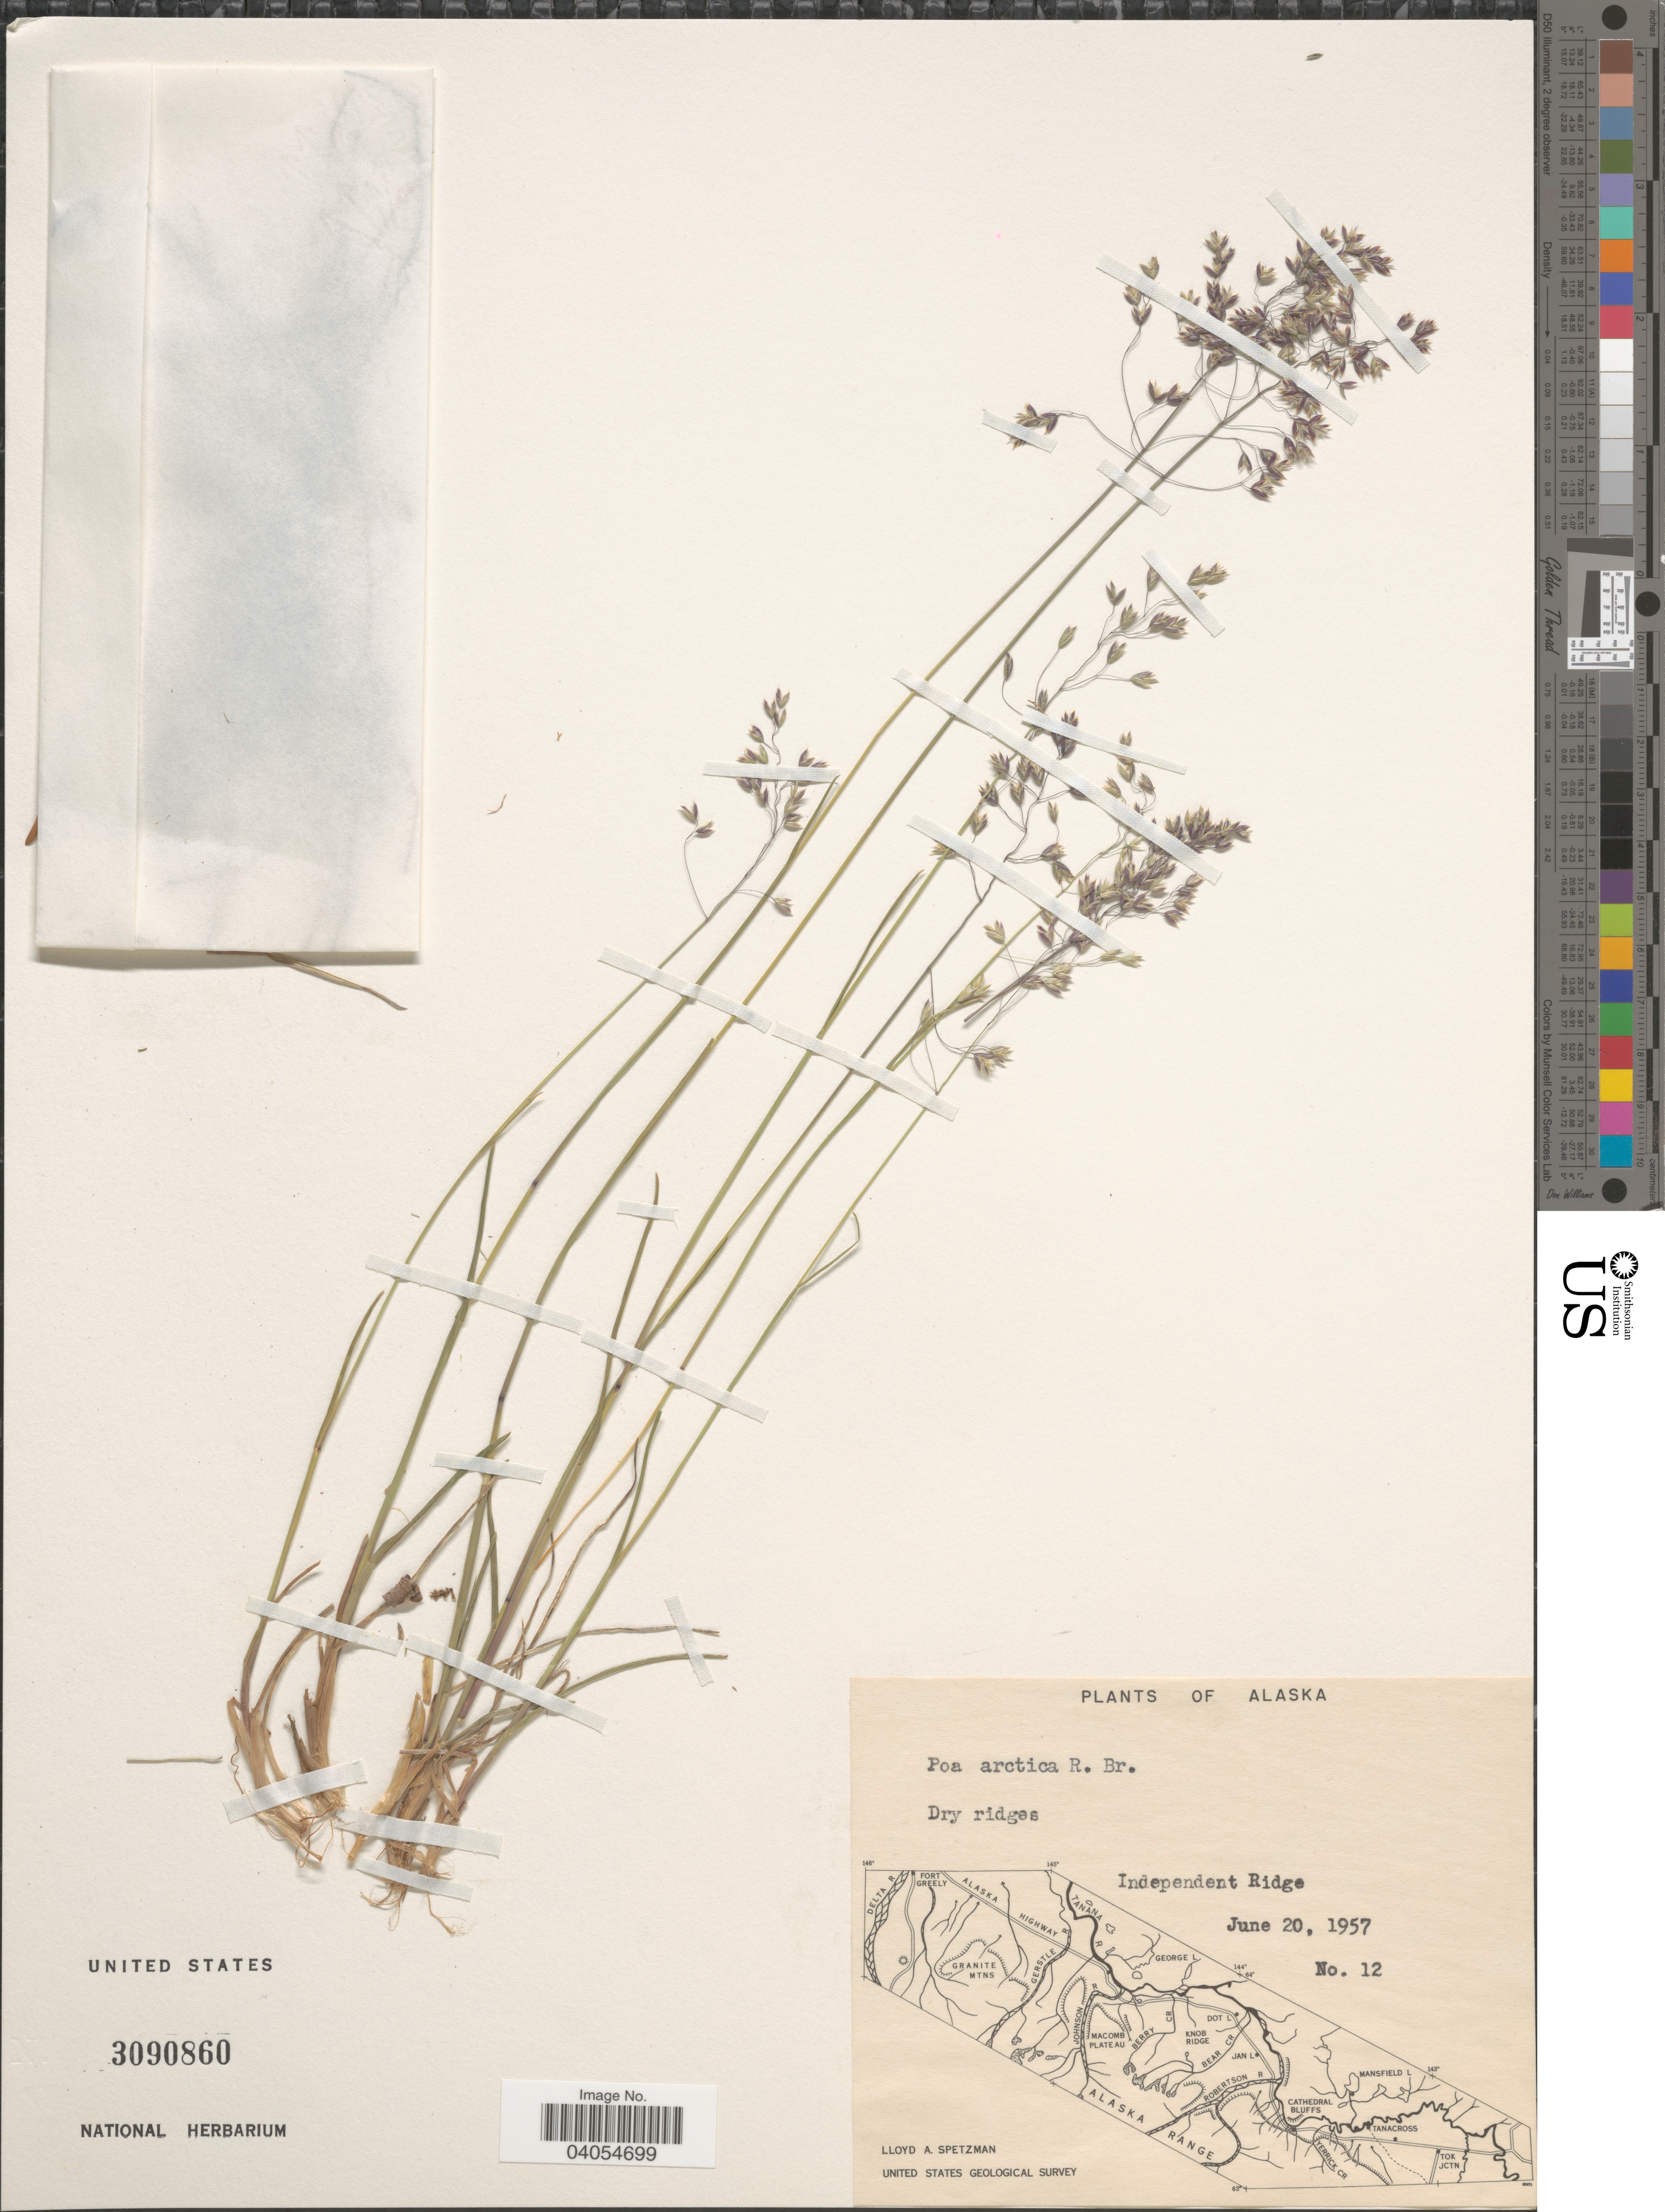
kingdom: Plantae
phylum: Tracheophyta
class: Liliopsida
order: Poales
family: Poaceae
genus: Poa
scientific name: Poa arctica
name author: R. Br.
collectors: L. Spetzman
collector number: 12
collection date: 1957-06-20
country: United States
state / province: Alaska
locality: Independent Ridge.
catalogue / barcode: US 3090860